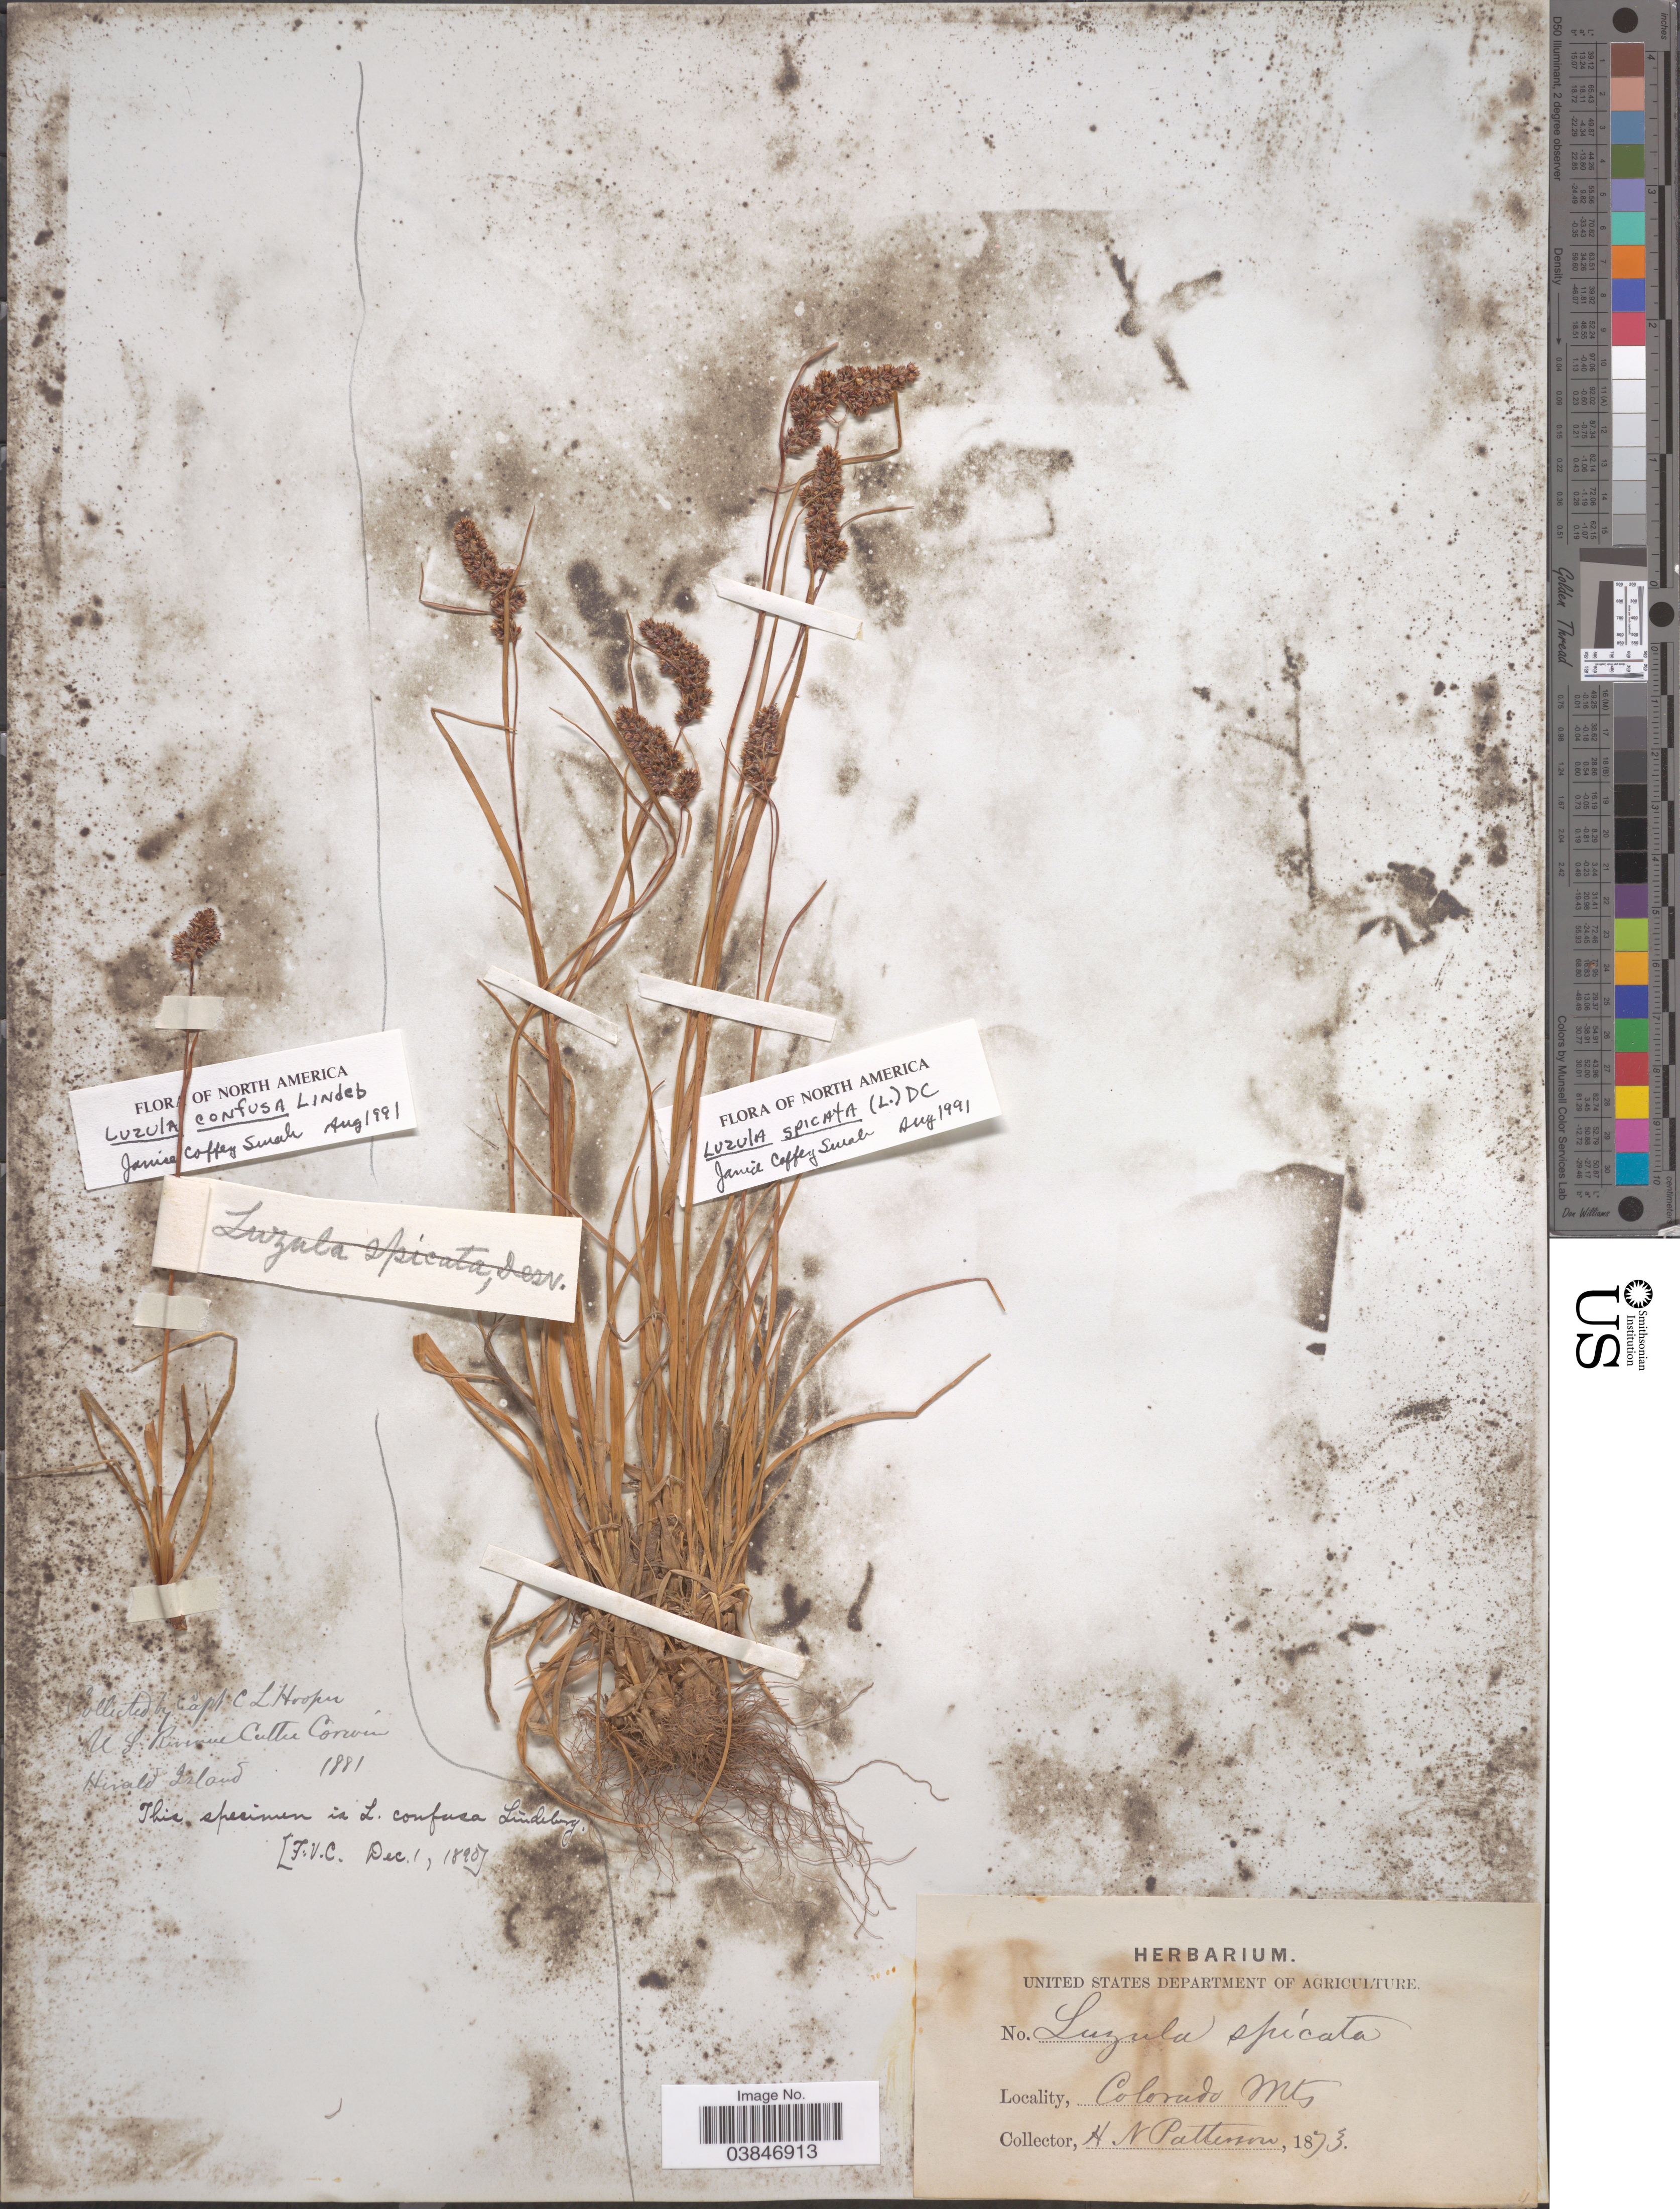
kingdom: Plantae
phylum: Tracheophyta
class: Liliopsida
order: Poales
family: Juncaceae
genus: Luzula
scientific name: Luzula spicata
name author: (L.) DC.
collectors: H. N. Patterson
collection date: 1873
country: United States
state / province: Colorado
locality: Colorado Mts.